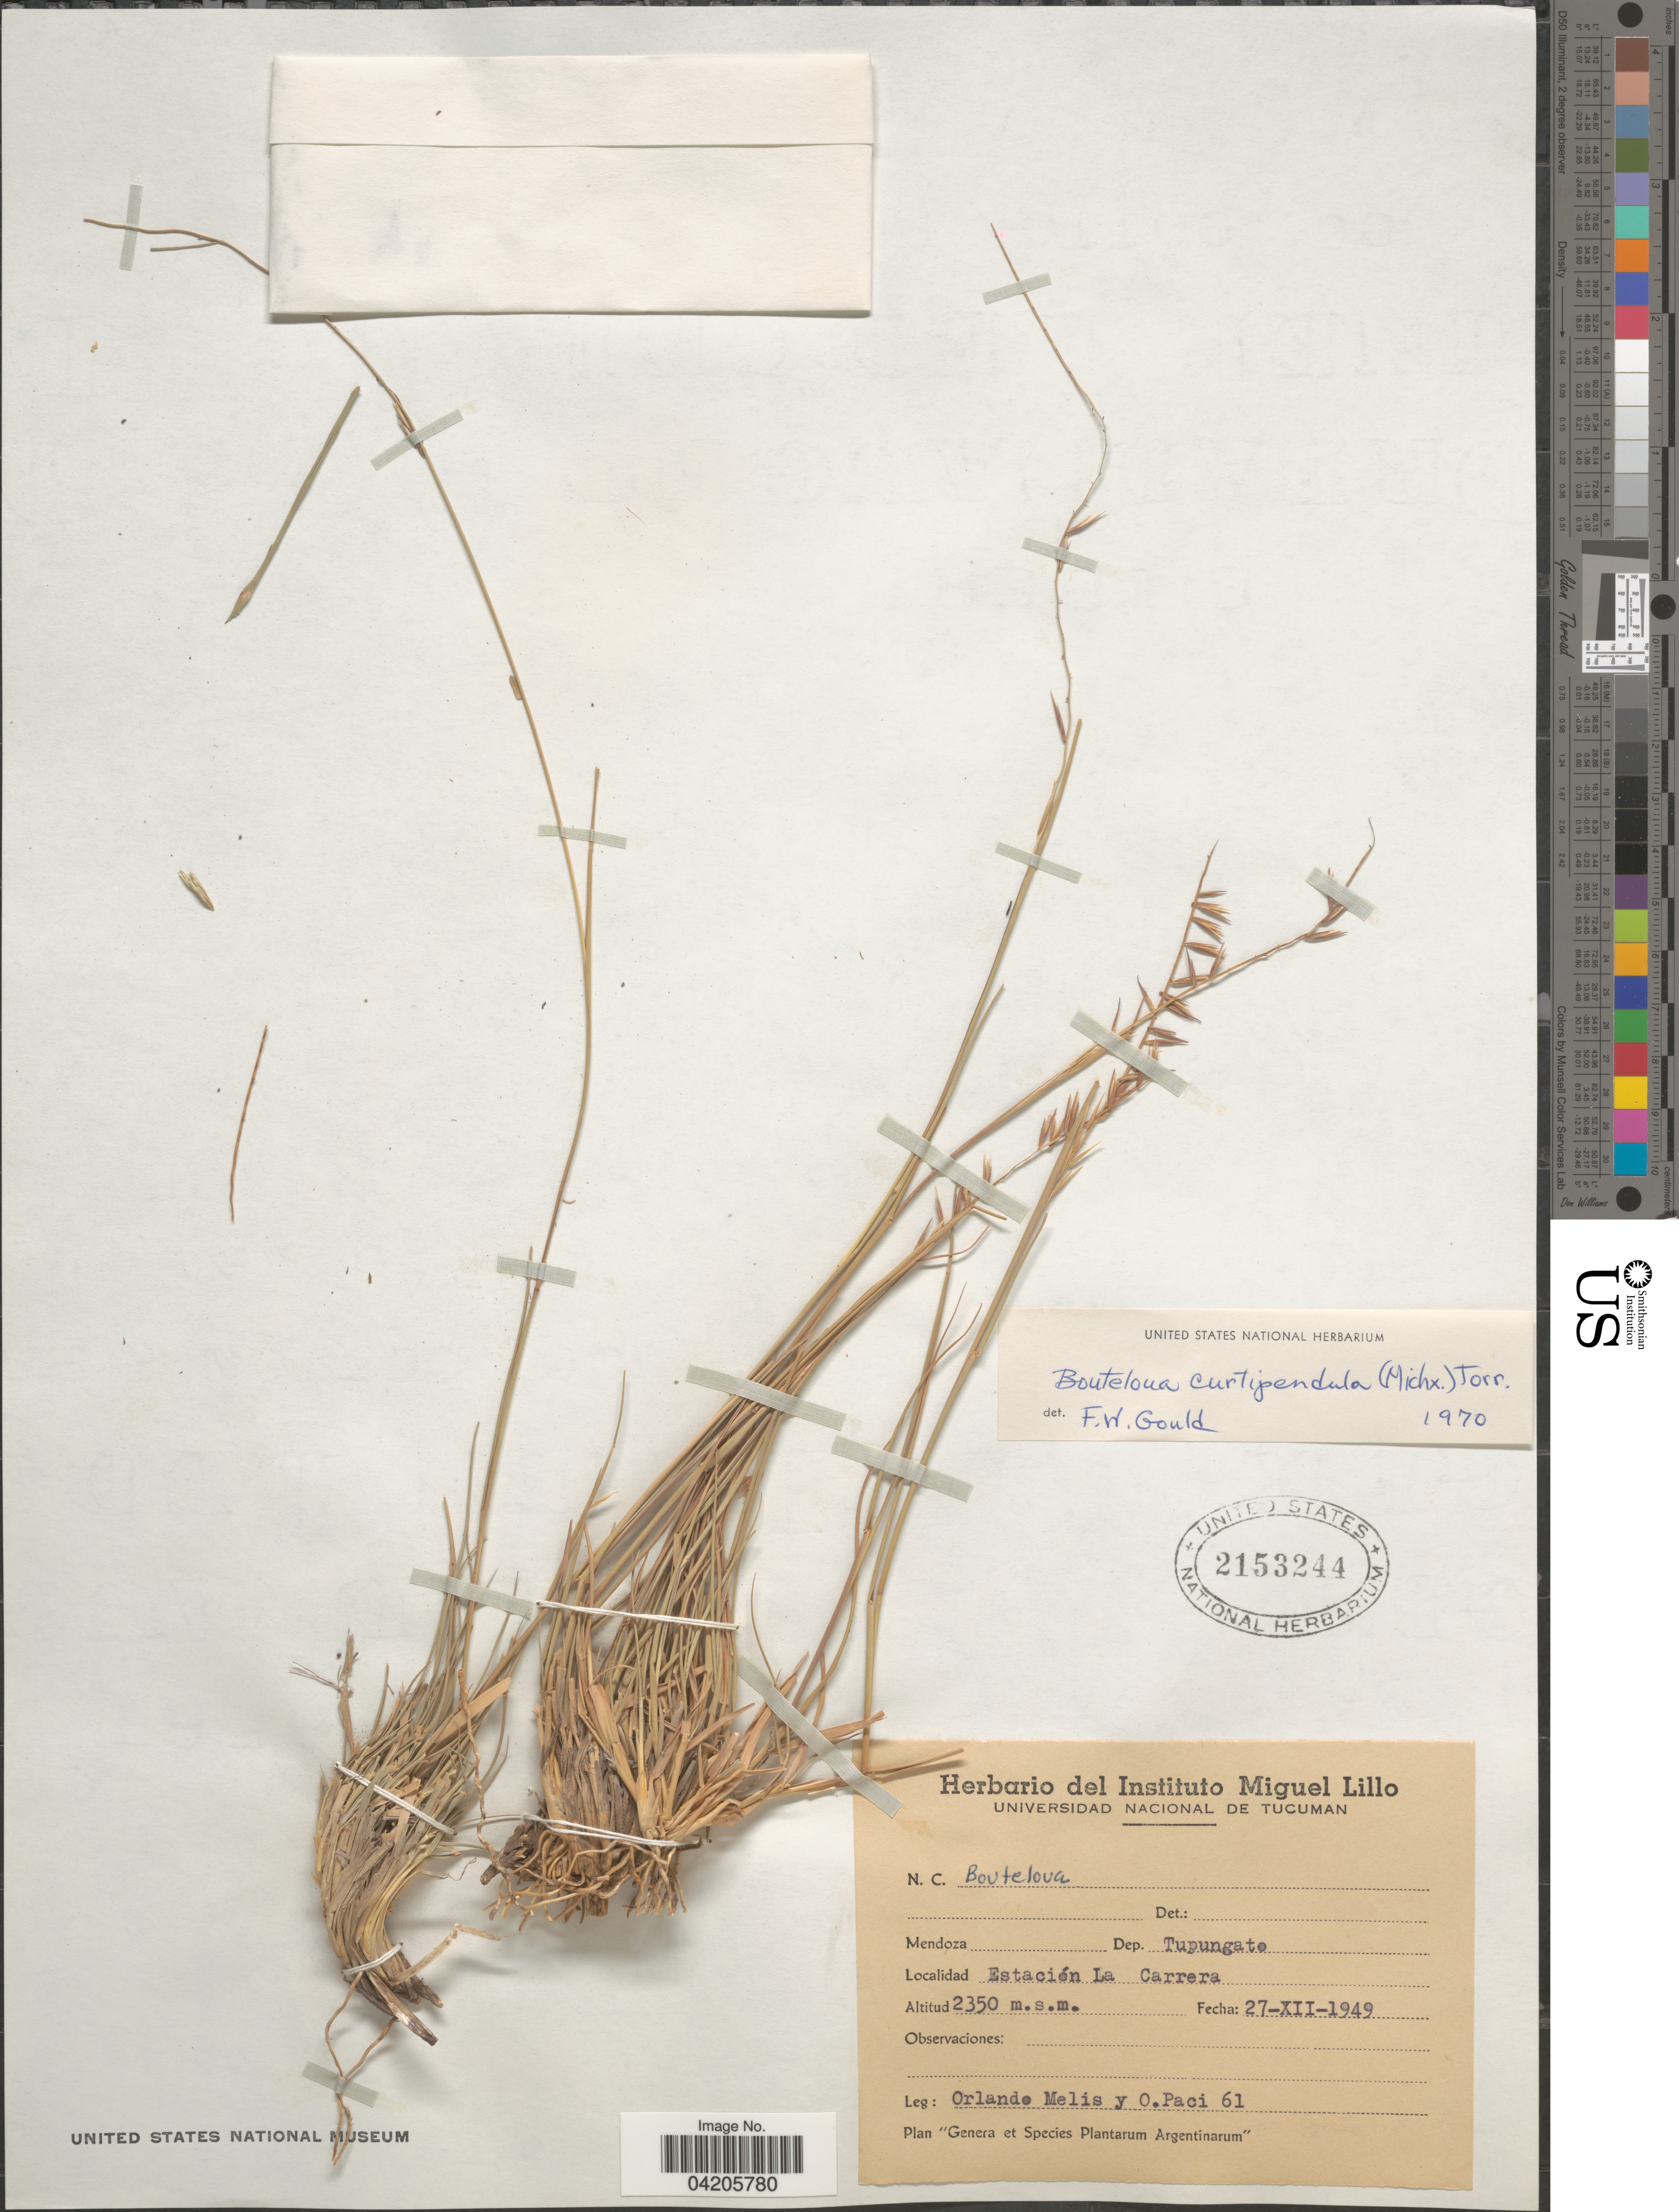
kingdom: Plantae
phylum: Tracheophyta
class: Liliopsida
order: Poales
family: Poaceae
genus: Bouteloua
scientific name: Bouteloua curtipendula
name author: (Michx.) Torr.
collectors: O. Melis & O. Paci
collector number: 61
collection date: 1949-12-27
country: Argentina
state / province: Mendoza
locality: Dep. Tupungato. Estación La Carrera.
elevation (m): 2350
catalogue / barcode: US 2153244